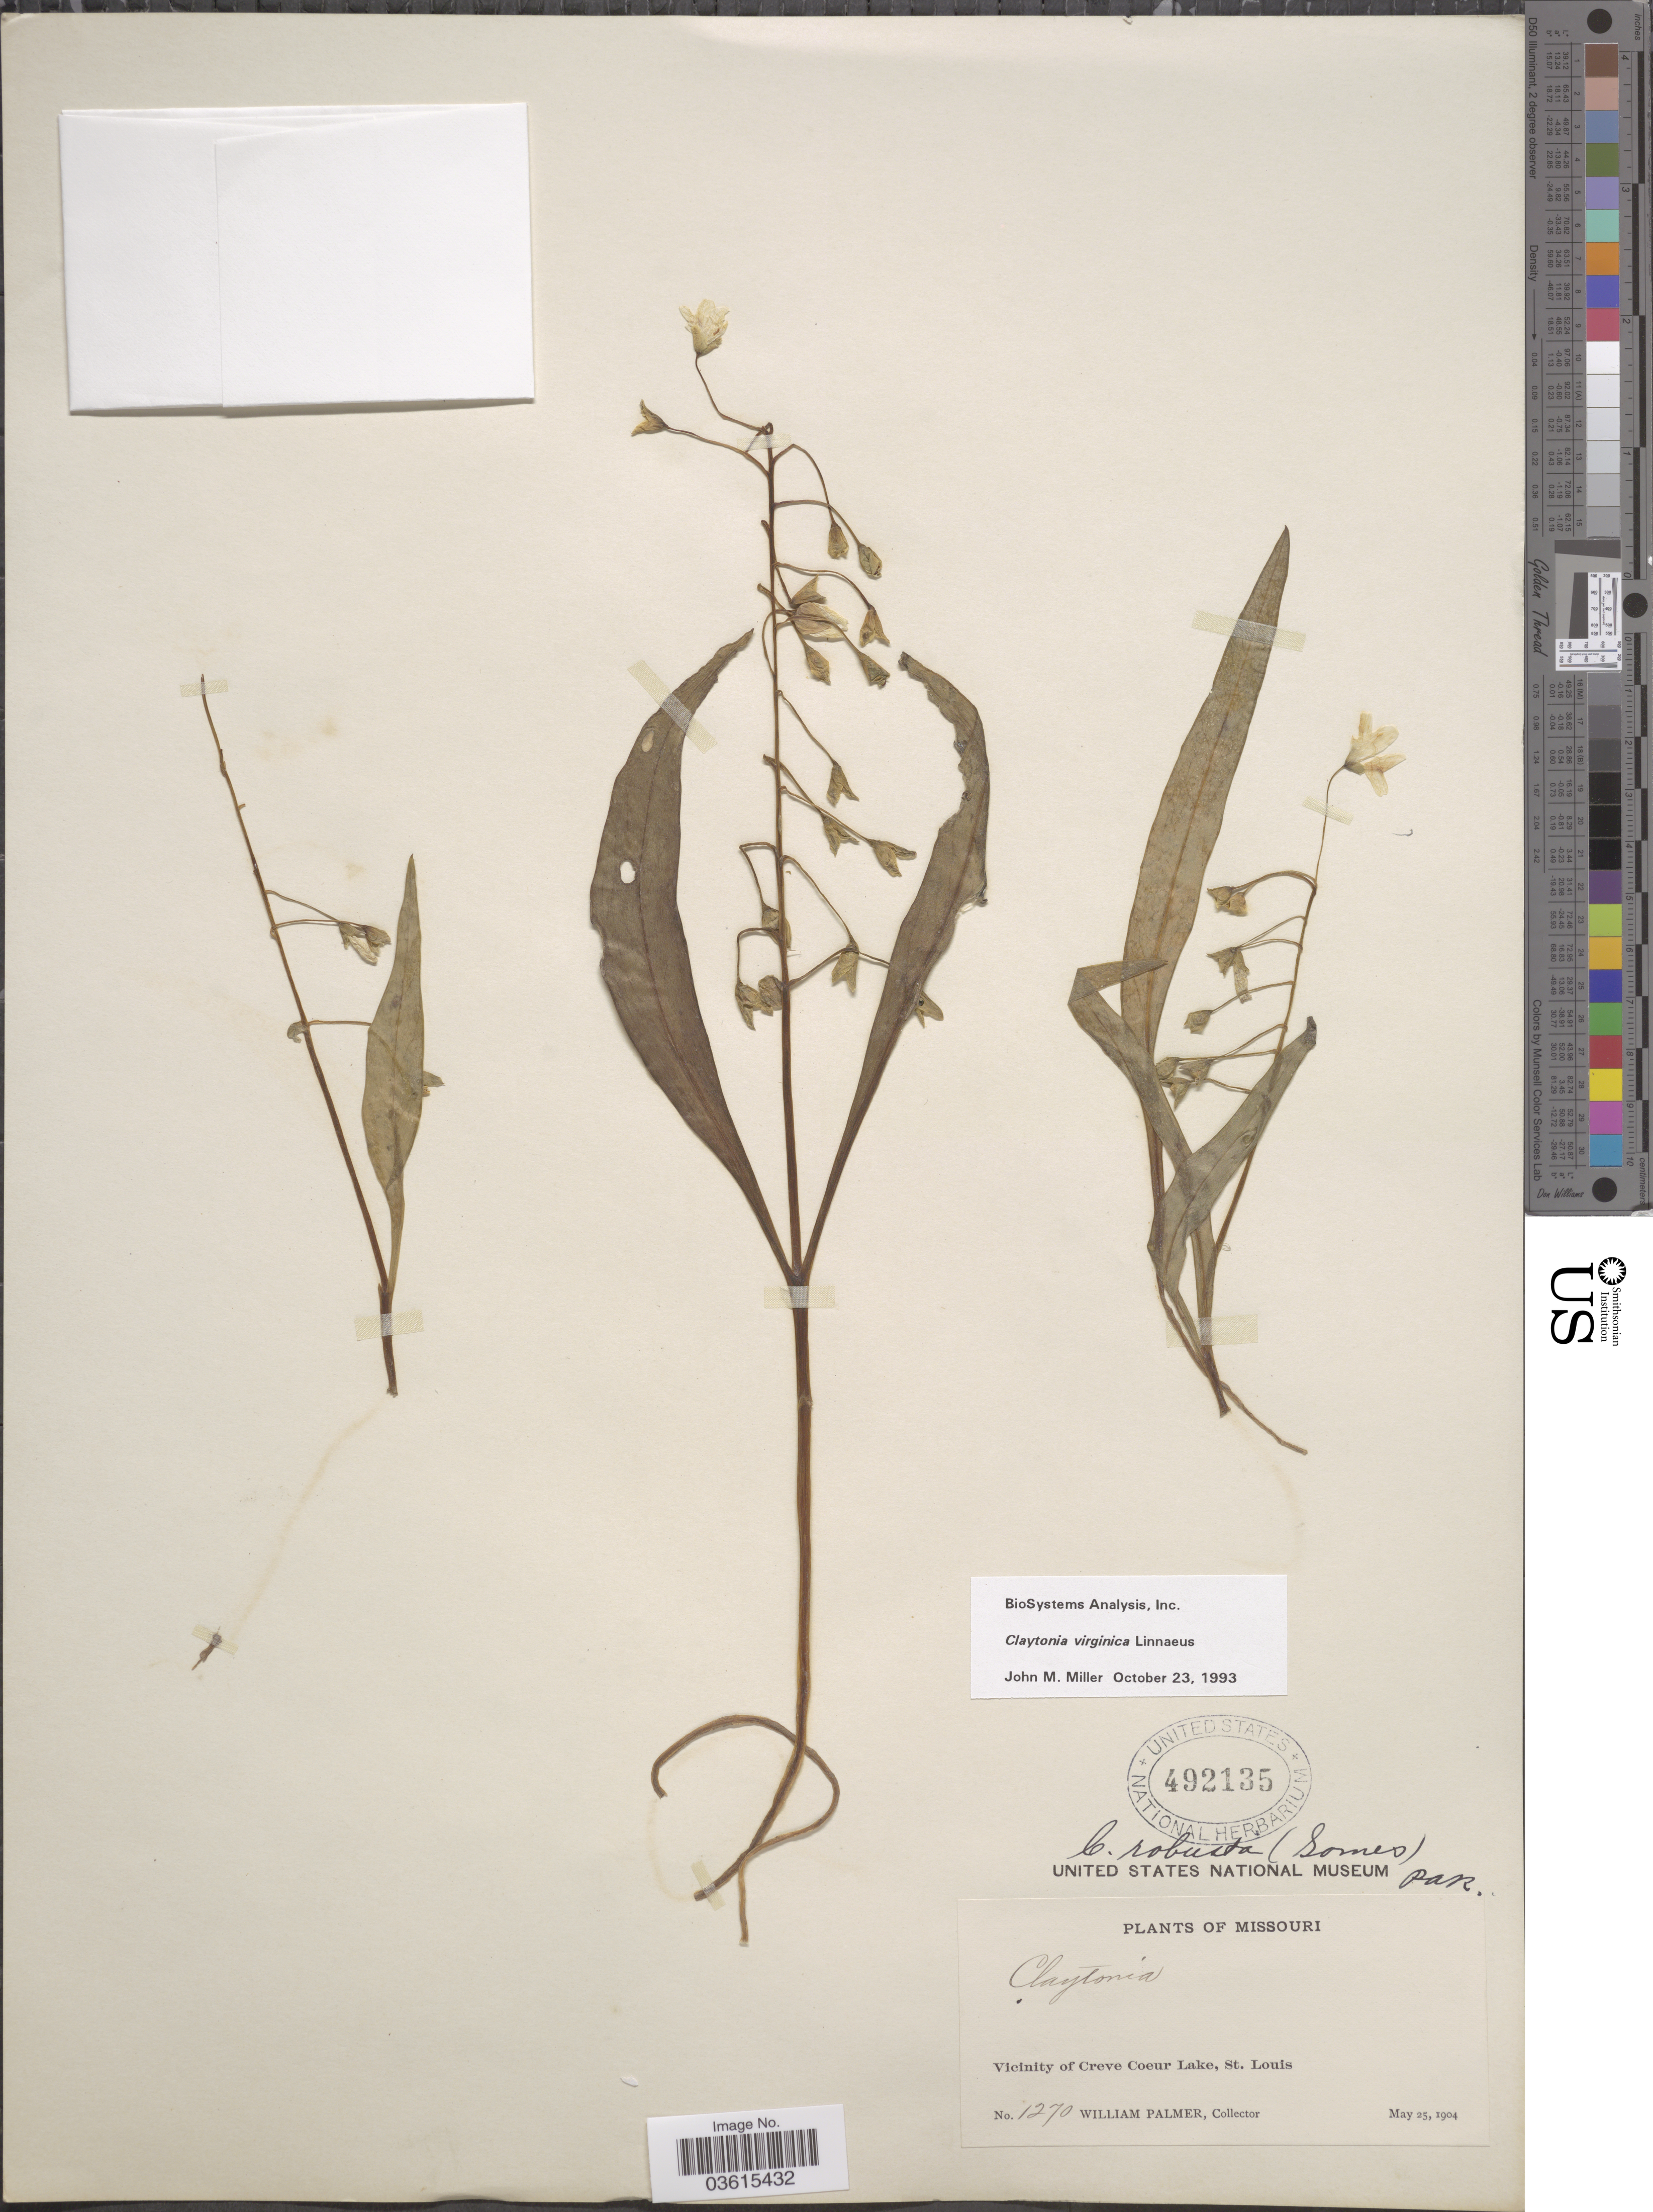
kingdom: Plantae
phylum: Tracheophyta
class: Magnoliopsida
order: Caryophyllales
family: Montiaceae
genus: Claytonia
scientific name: Claytonia virginica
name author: L.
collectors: W. Palmer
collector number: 1270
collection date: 1904-05-25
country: United States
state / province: Missouri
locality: Vicinity of Creve Coeur Lake, St. Louis.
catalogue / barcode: US 492135